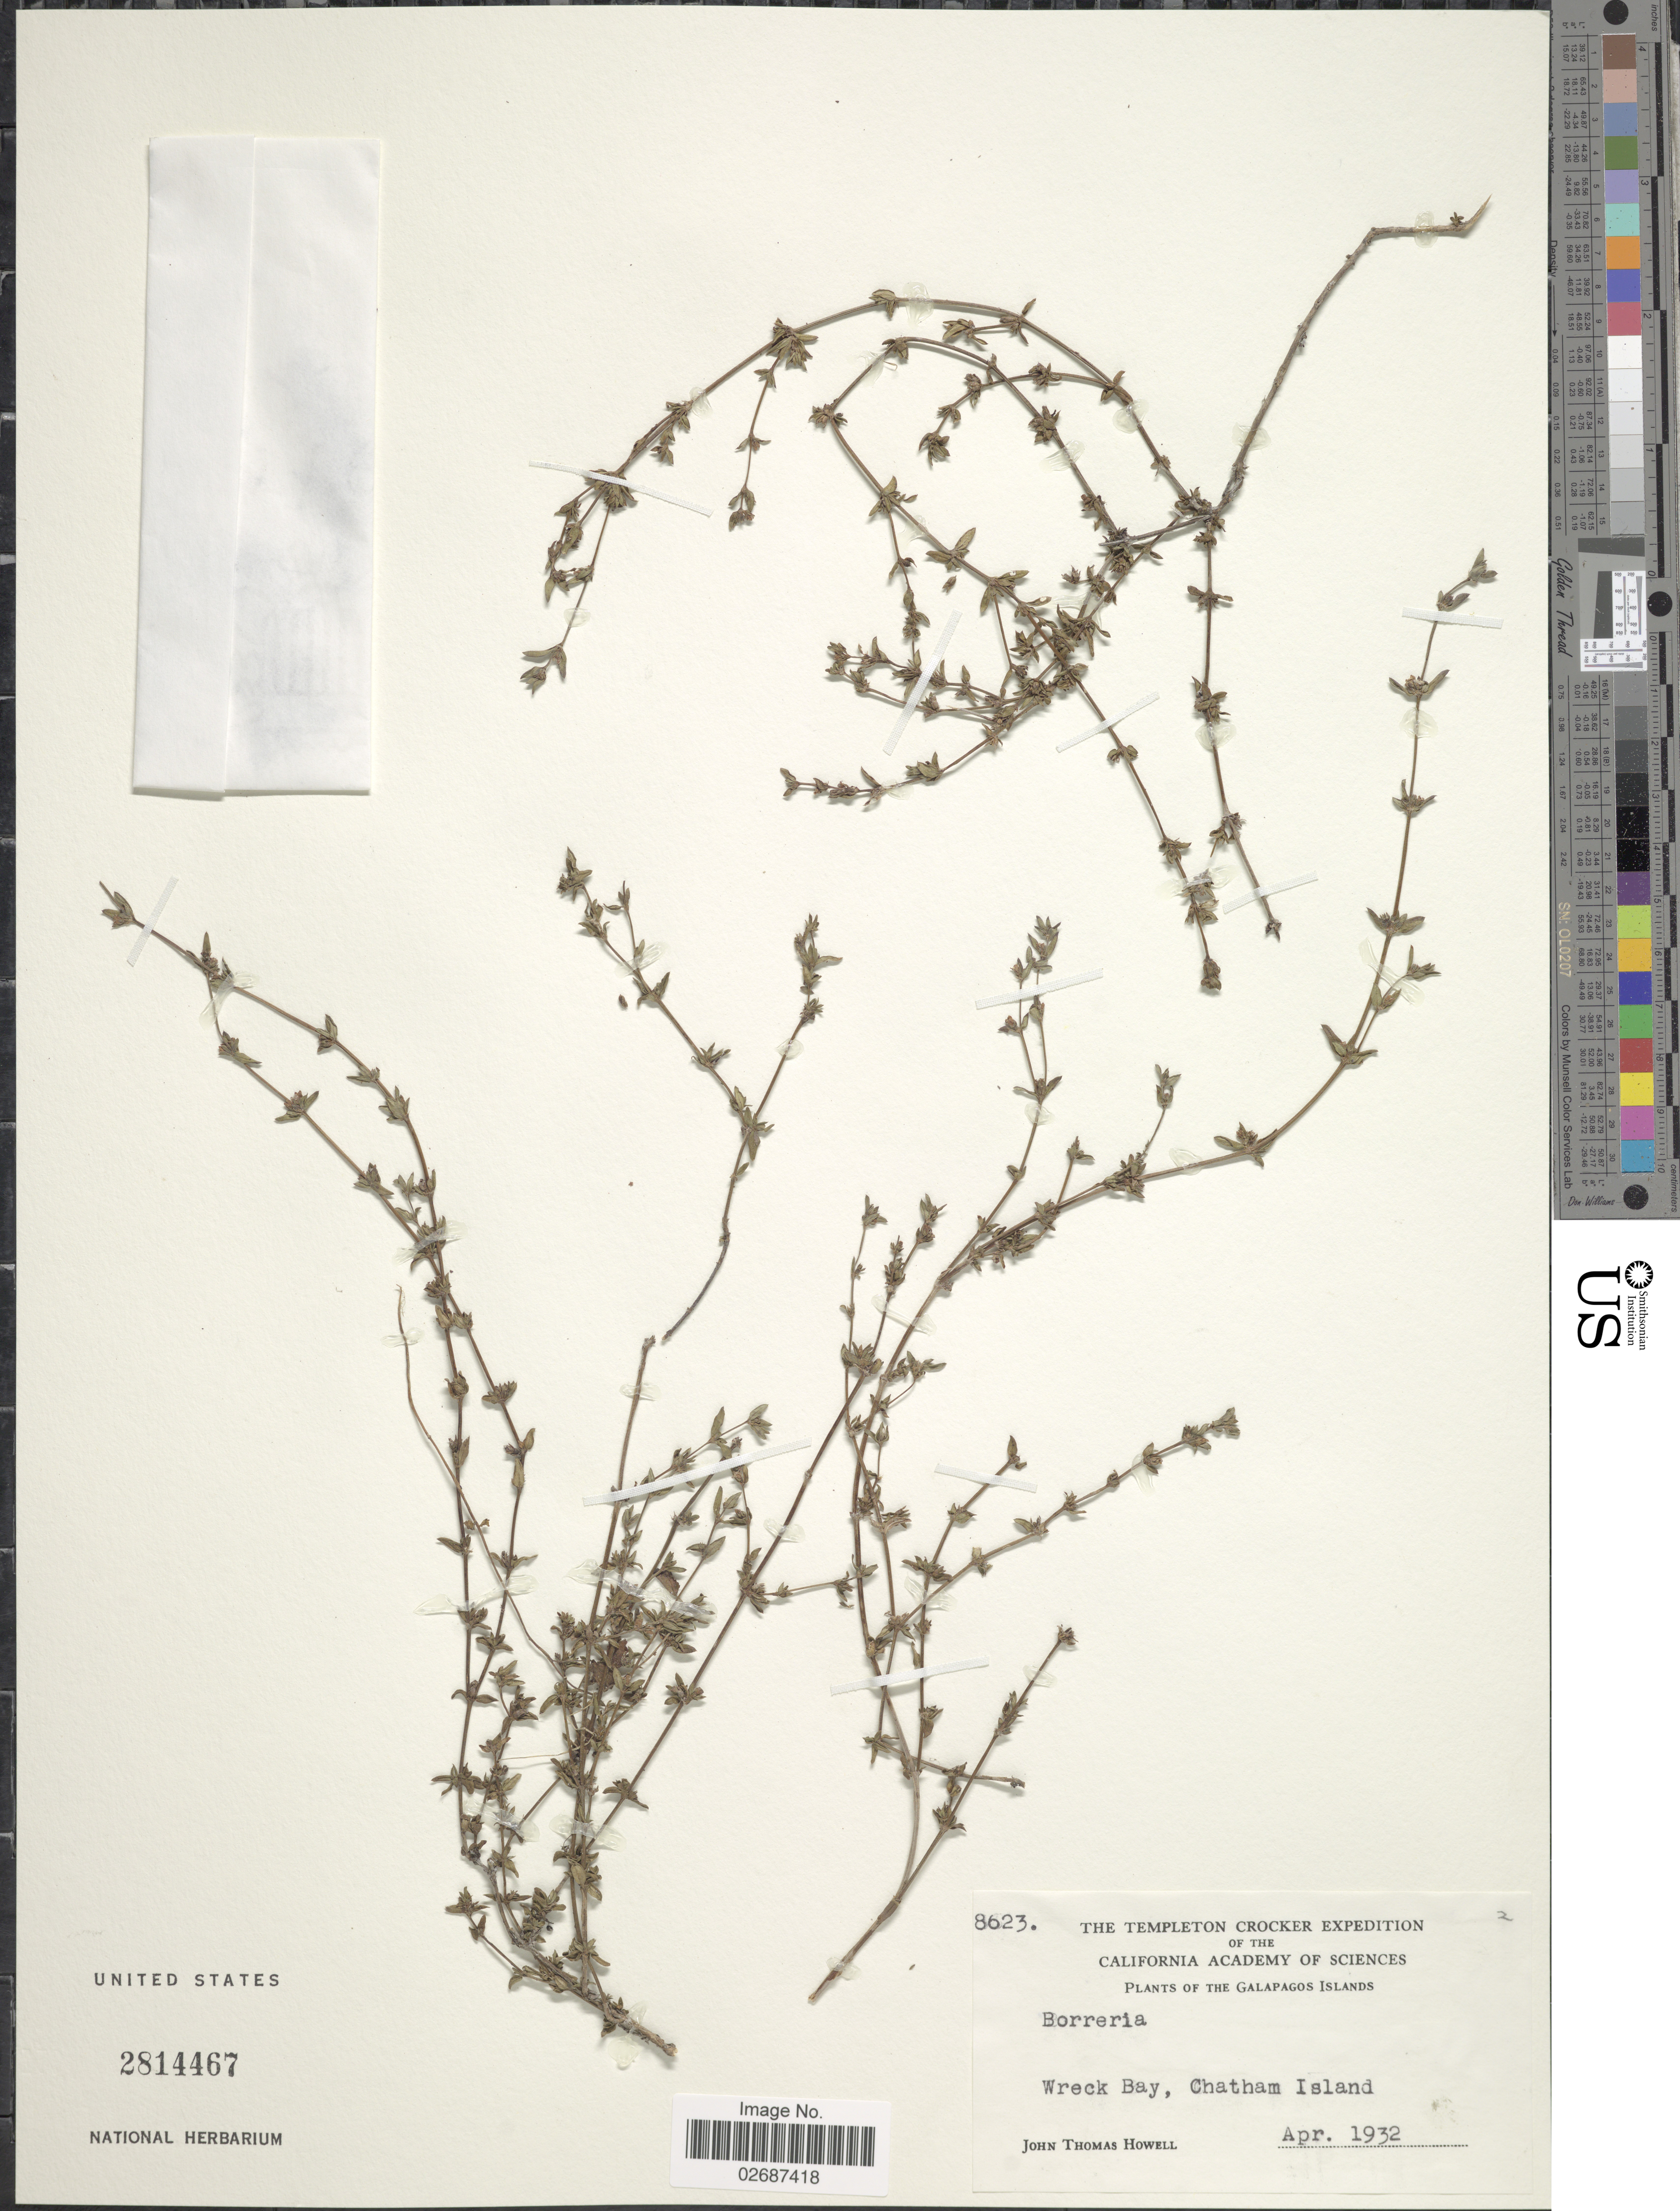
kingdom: Plantae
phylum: Tracheophyta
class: Magnoliopsida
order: Gentianales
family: Rubiaceae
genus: Borreria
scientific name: Borreria sp.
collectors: J. T. Howell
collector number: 8623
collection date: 1932-04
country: Ecuador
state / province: Colón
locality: Galapagos Islands, Wreck Bay, Chatham Island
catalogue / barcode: US 2814467